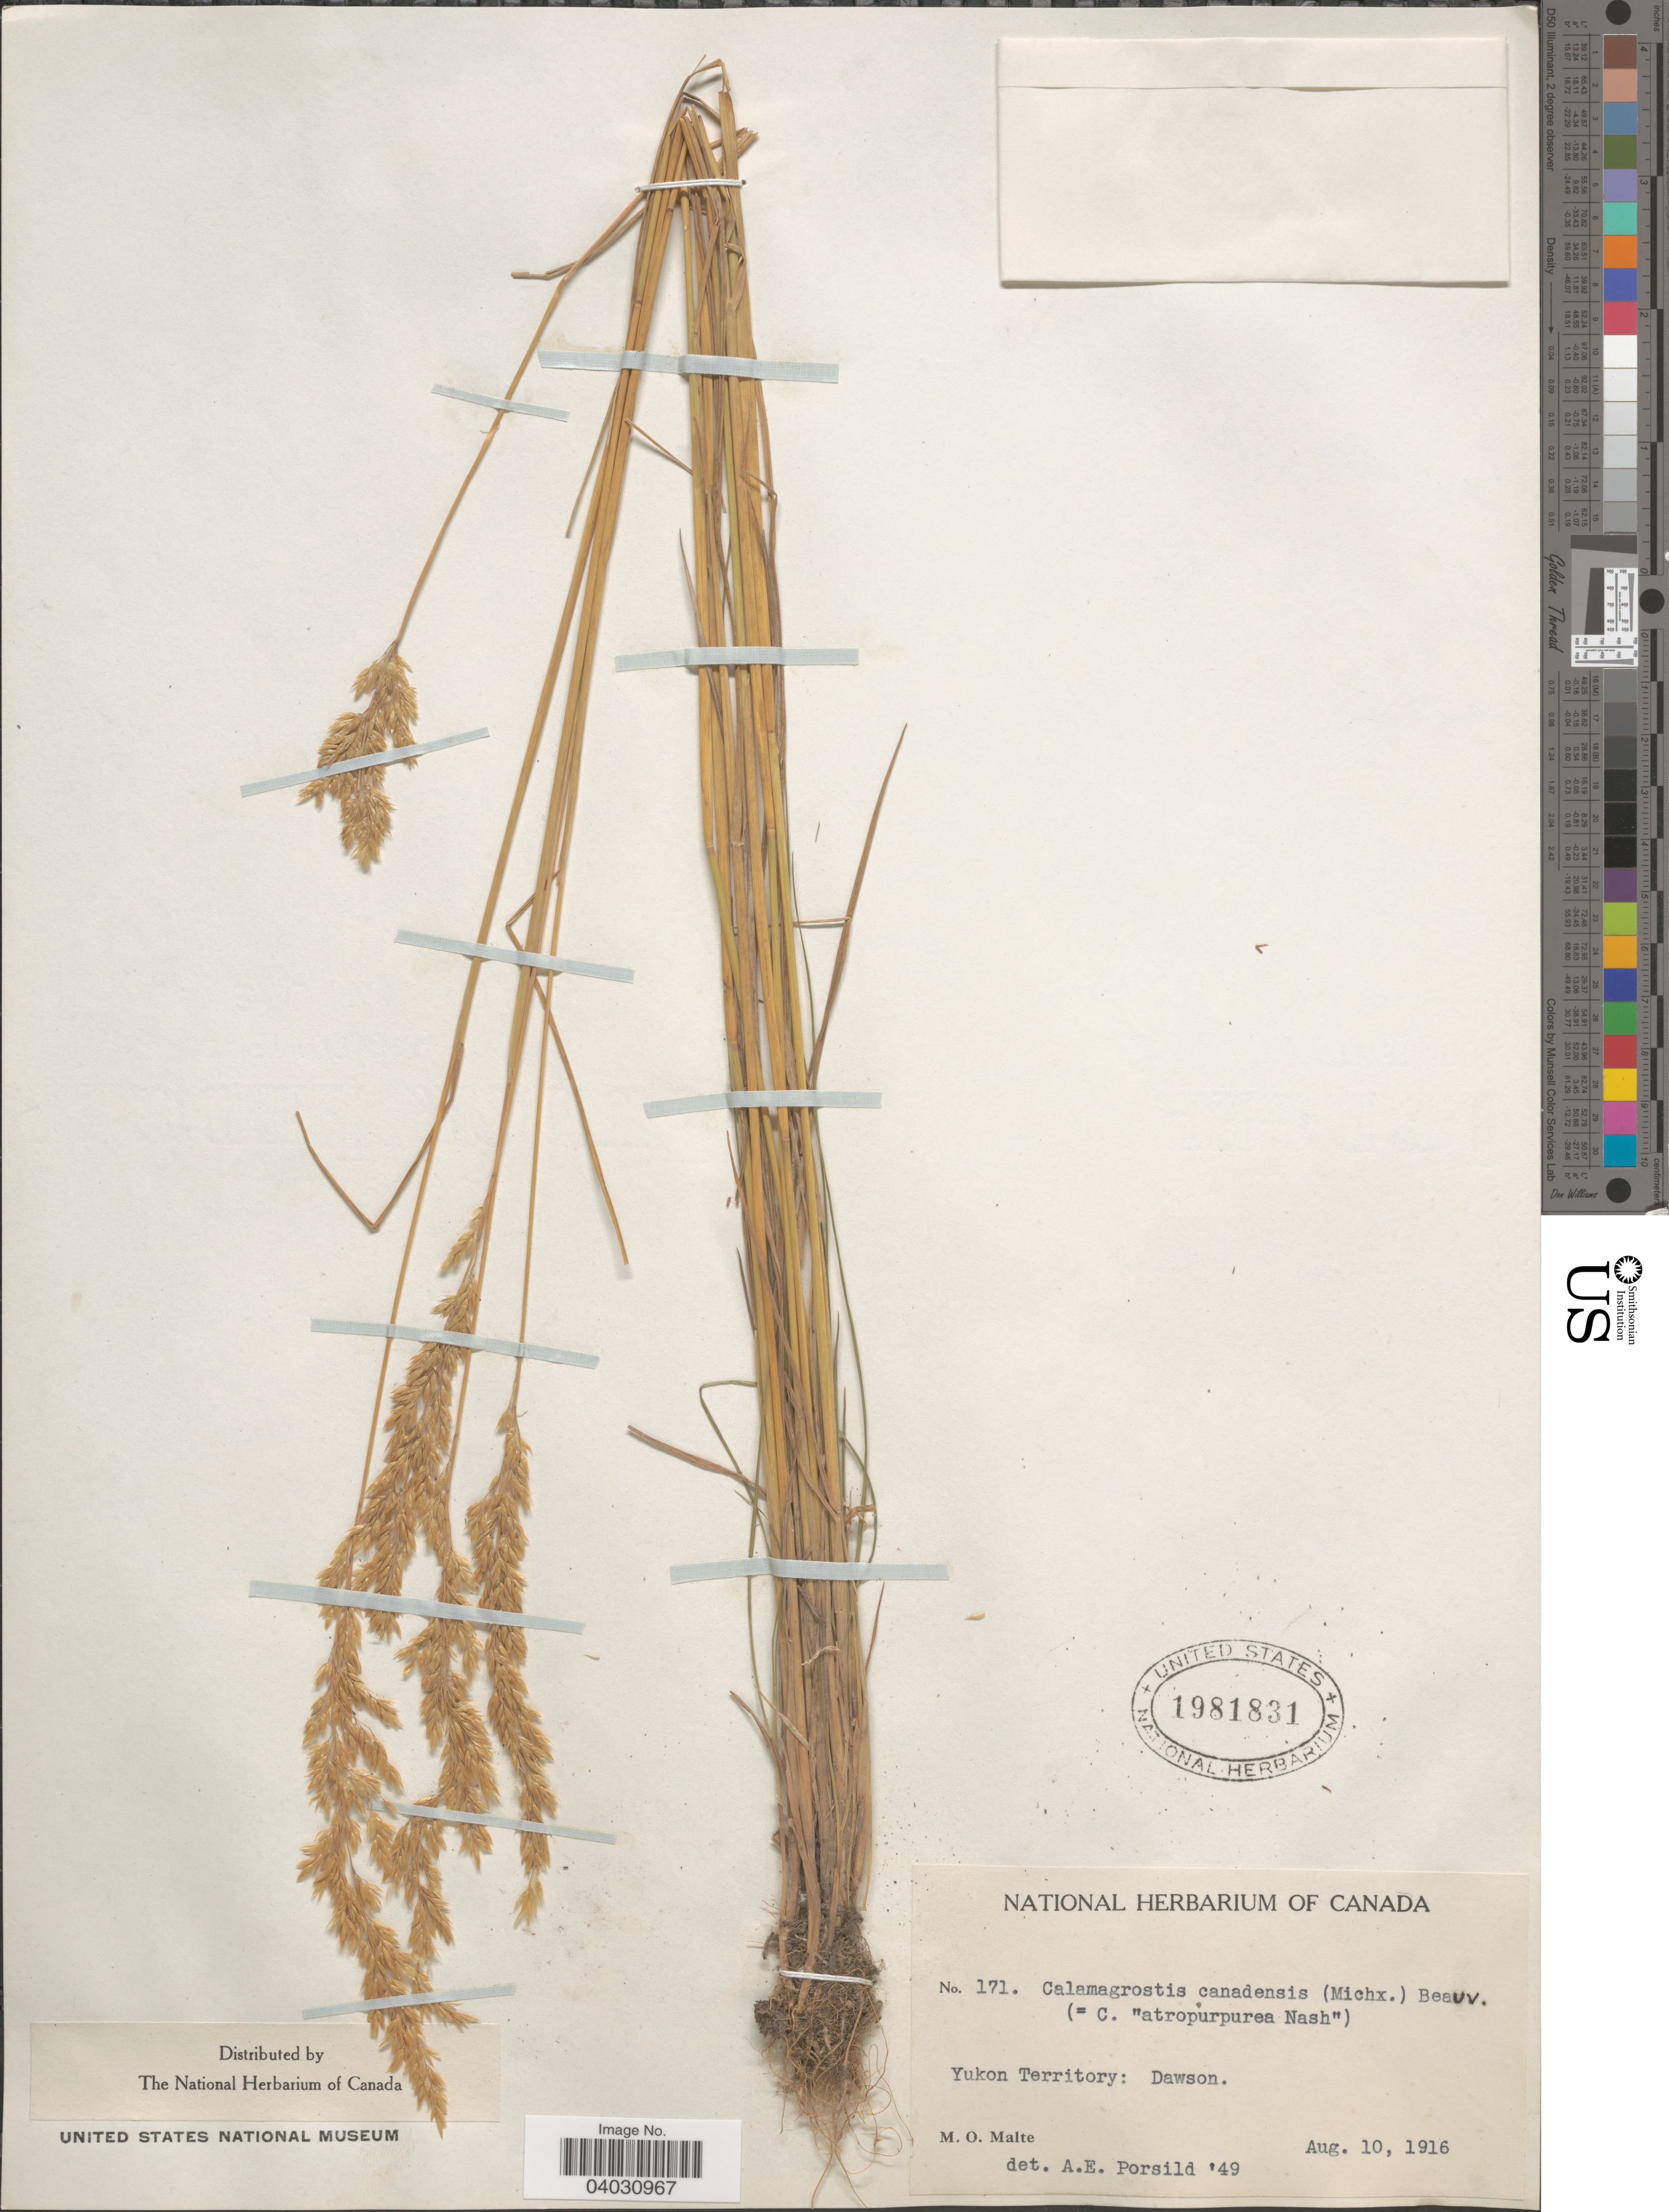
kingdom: Plantae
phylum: Tracheophyta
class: Liliopsida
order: Poales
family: Poaceae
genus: Calamagrostis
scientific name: Calamagrostis sp.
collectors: M. O. Malte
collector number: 171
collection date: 1916-08-10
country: Canada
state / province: Yukon Territory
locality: Dawson.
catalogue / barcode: US 1981831